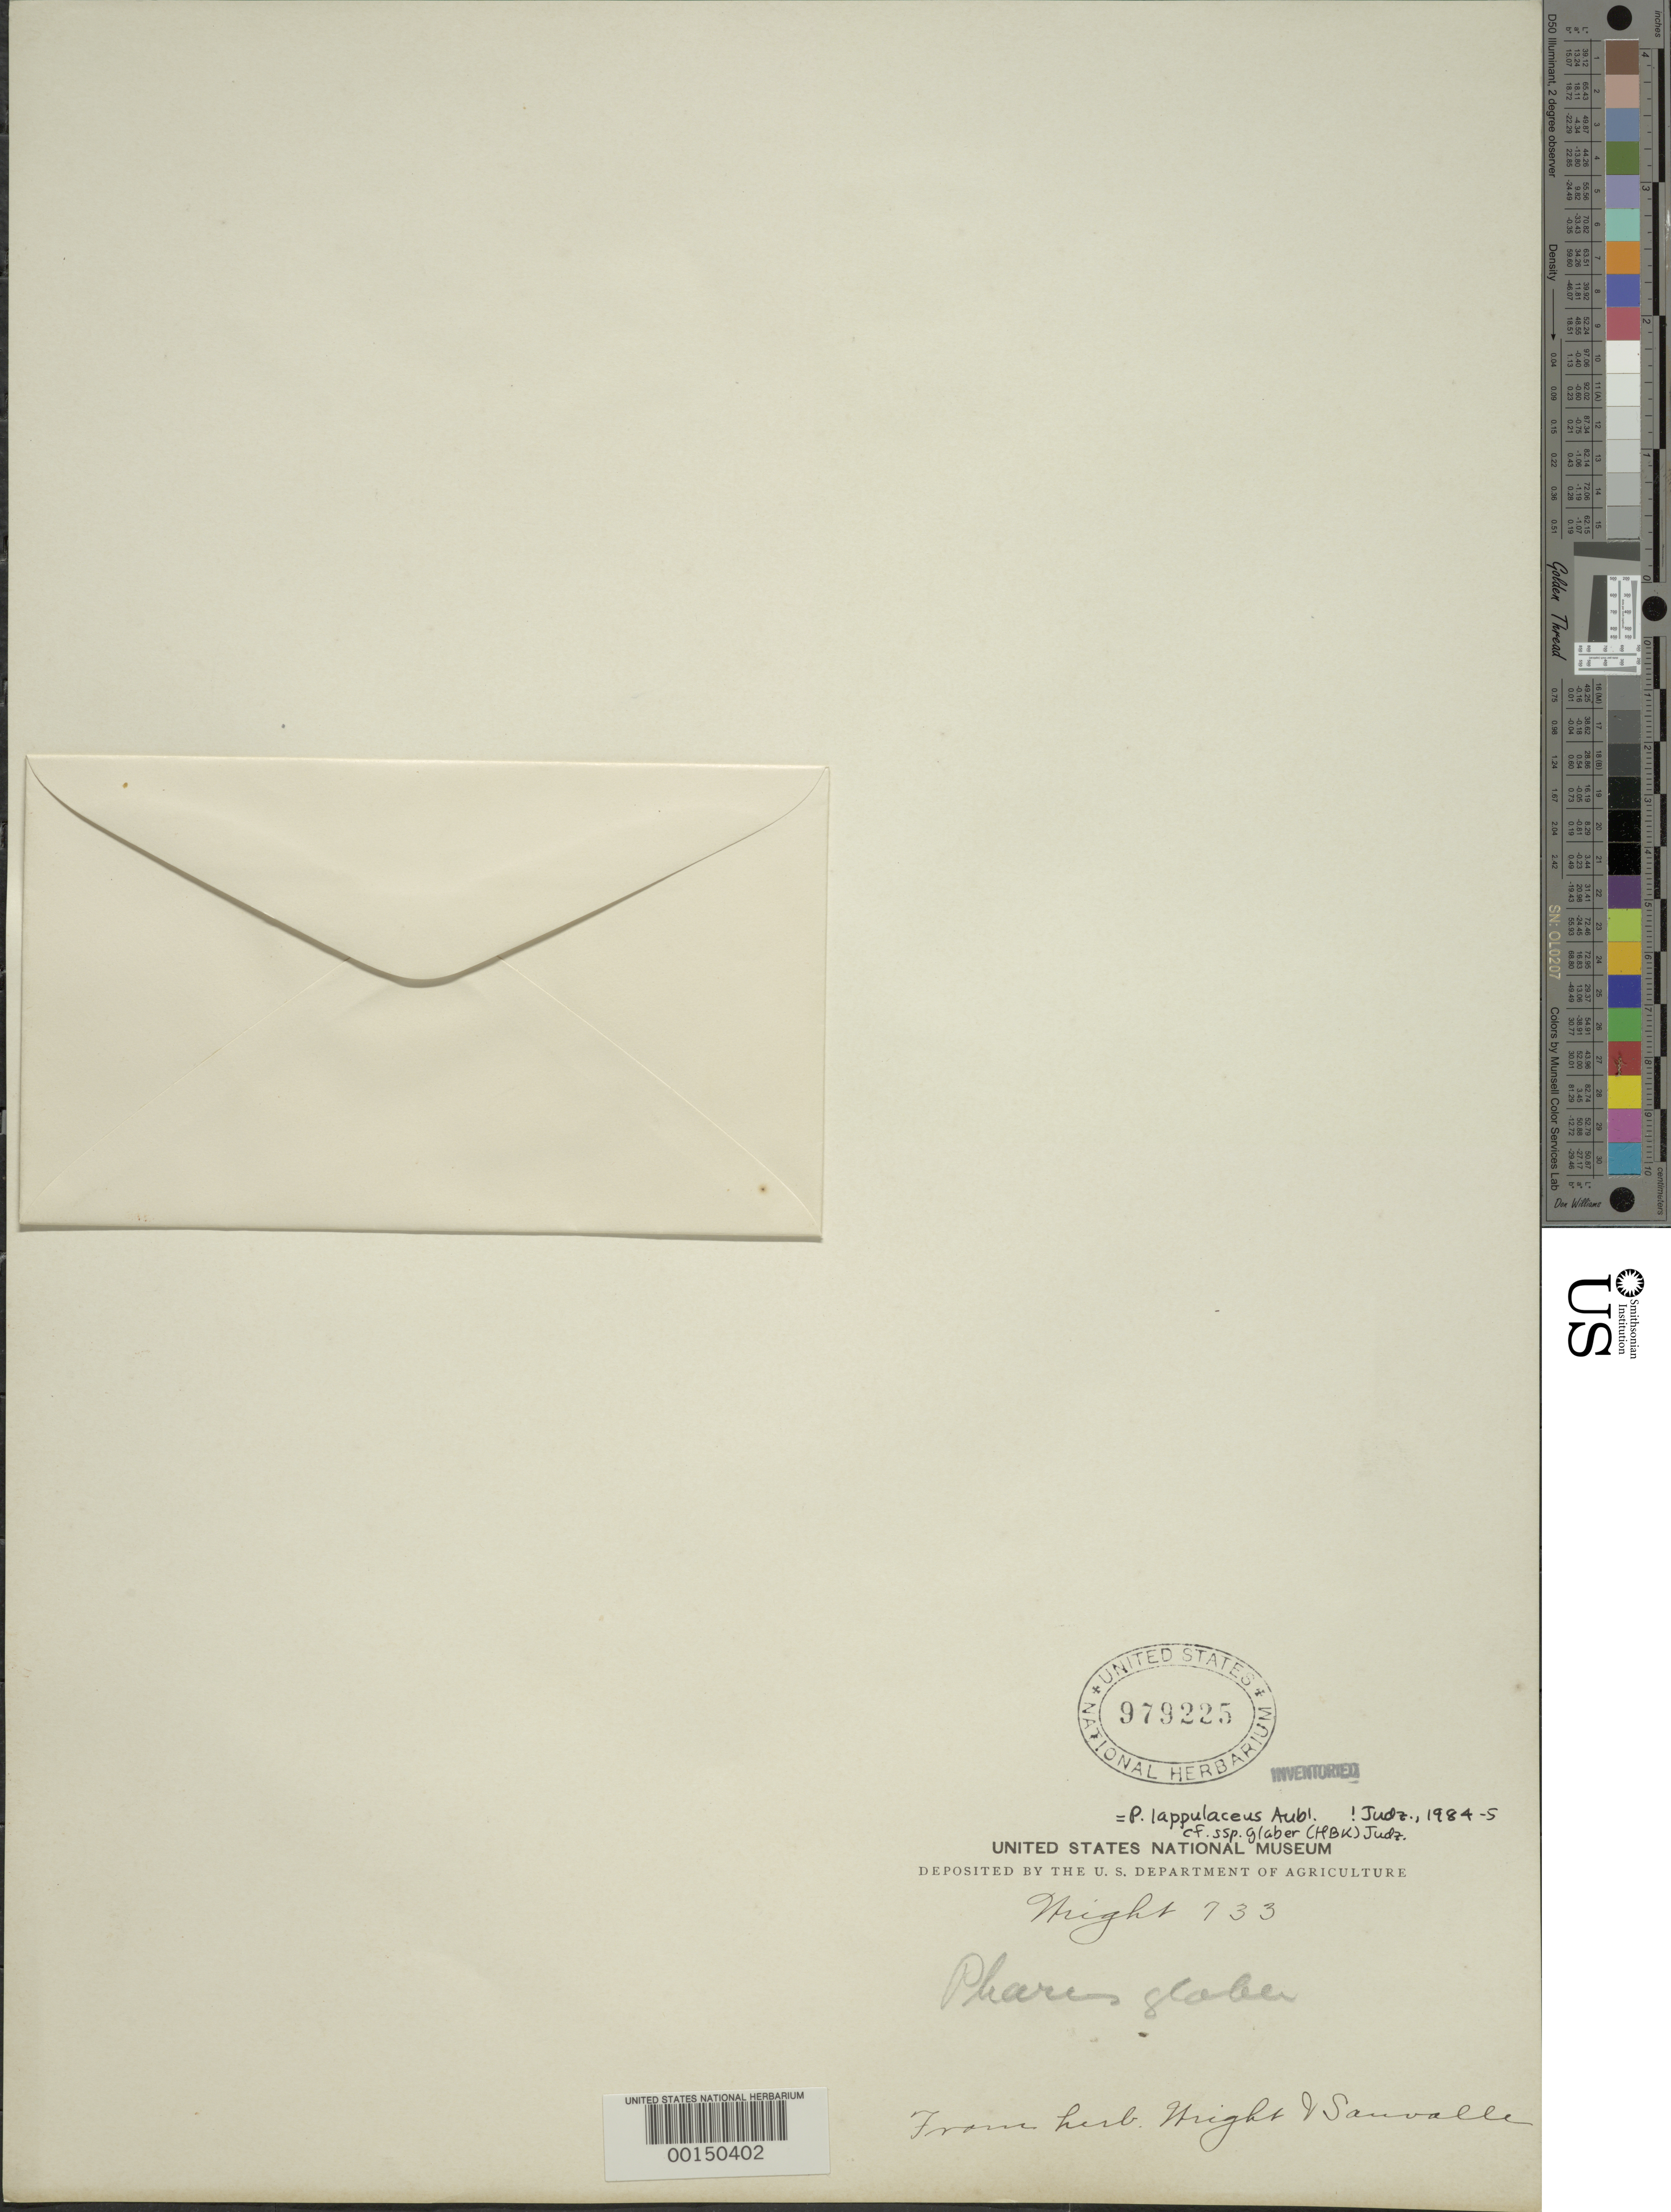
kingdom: Plantae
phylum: Tracheophyta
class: Liliopsida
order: Poales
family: Poaceae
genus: Pharus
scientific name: Pharus lappulaceus subsp. glaber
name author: (Kunth) Judz.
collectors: Wright, --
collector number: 733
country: Panama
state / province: Chiriquí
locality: Around San Felix.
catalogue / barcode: US 979225